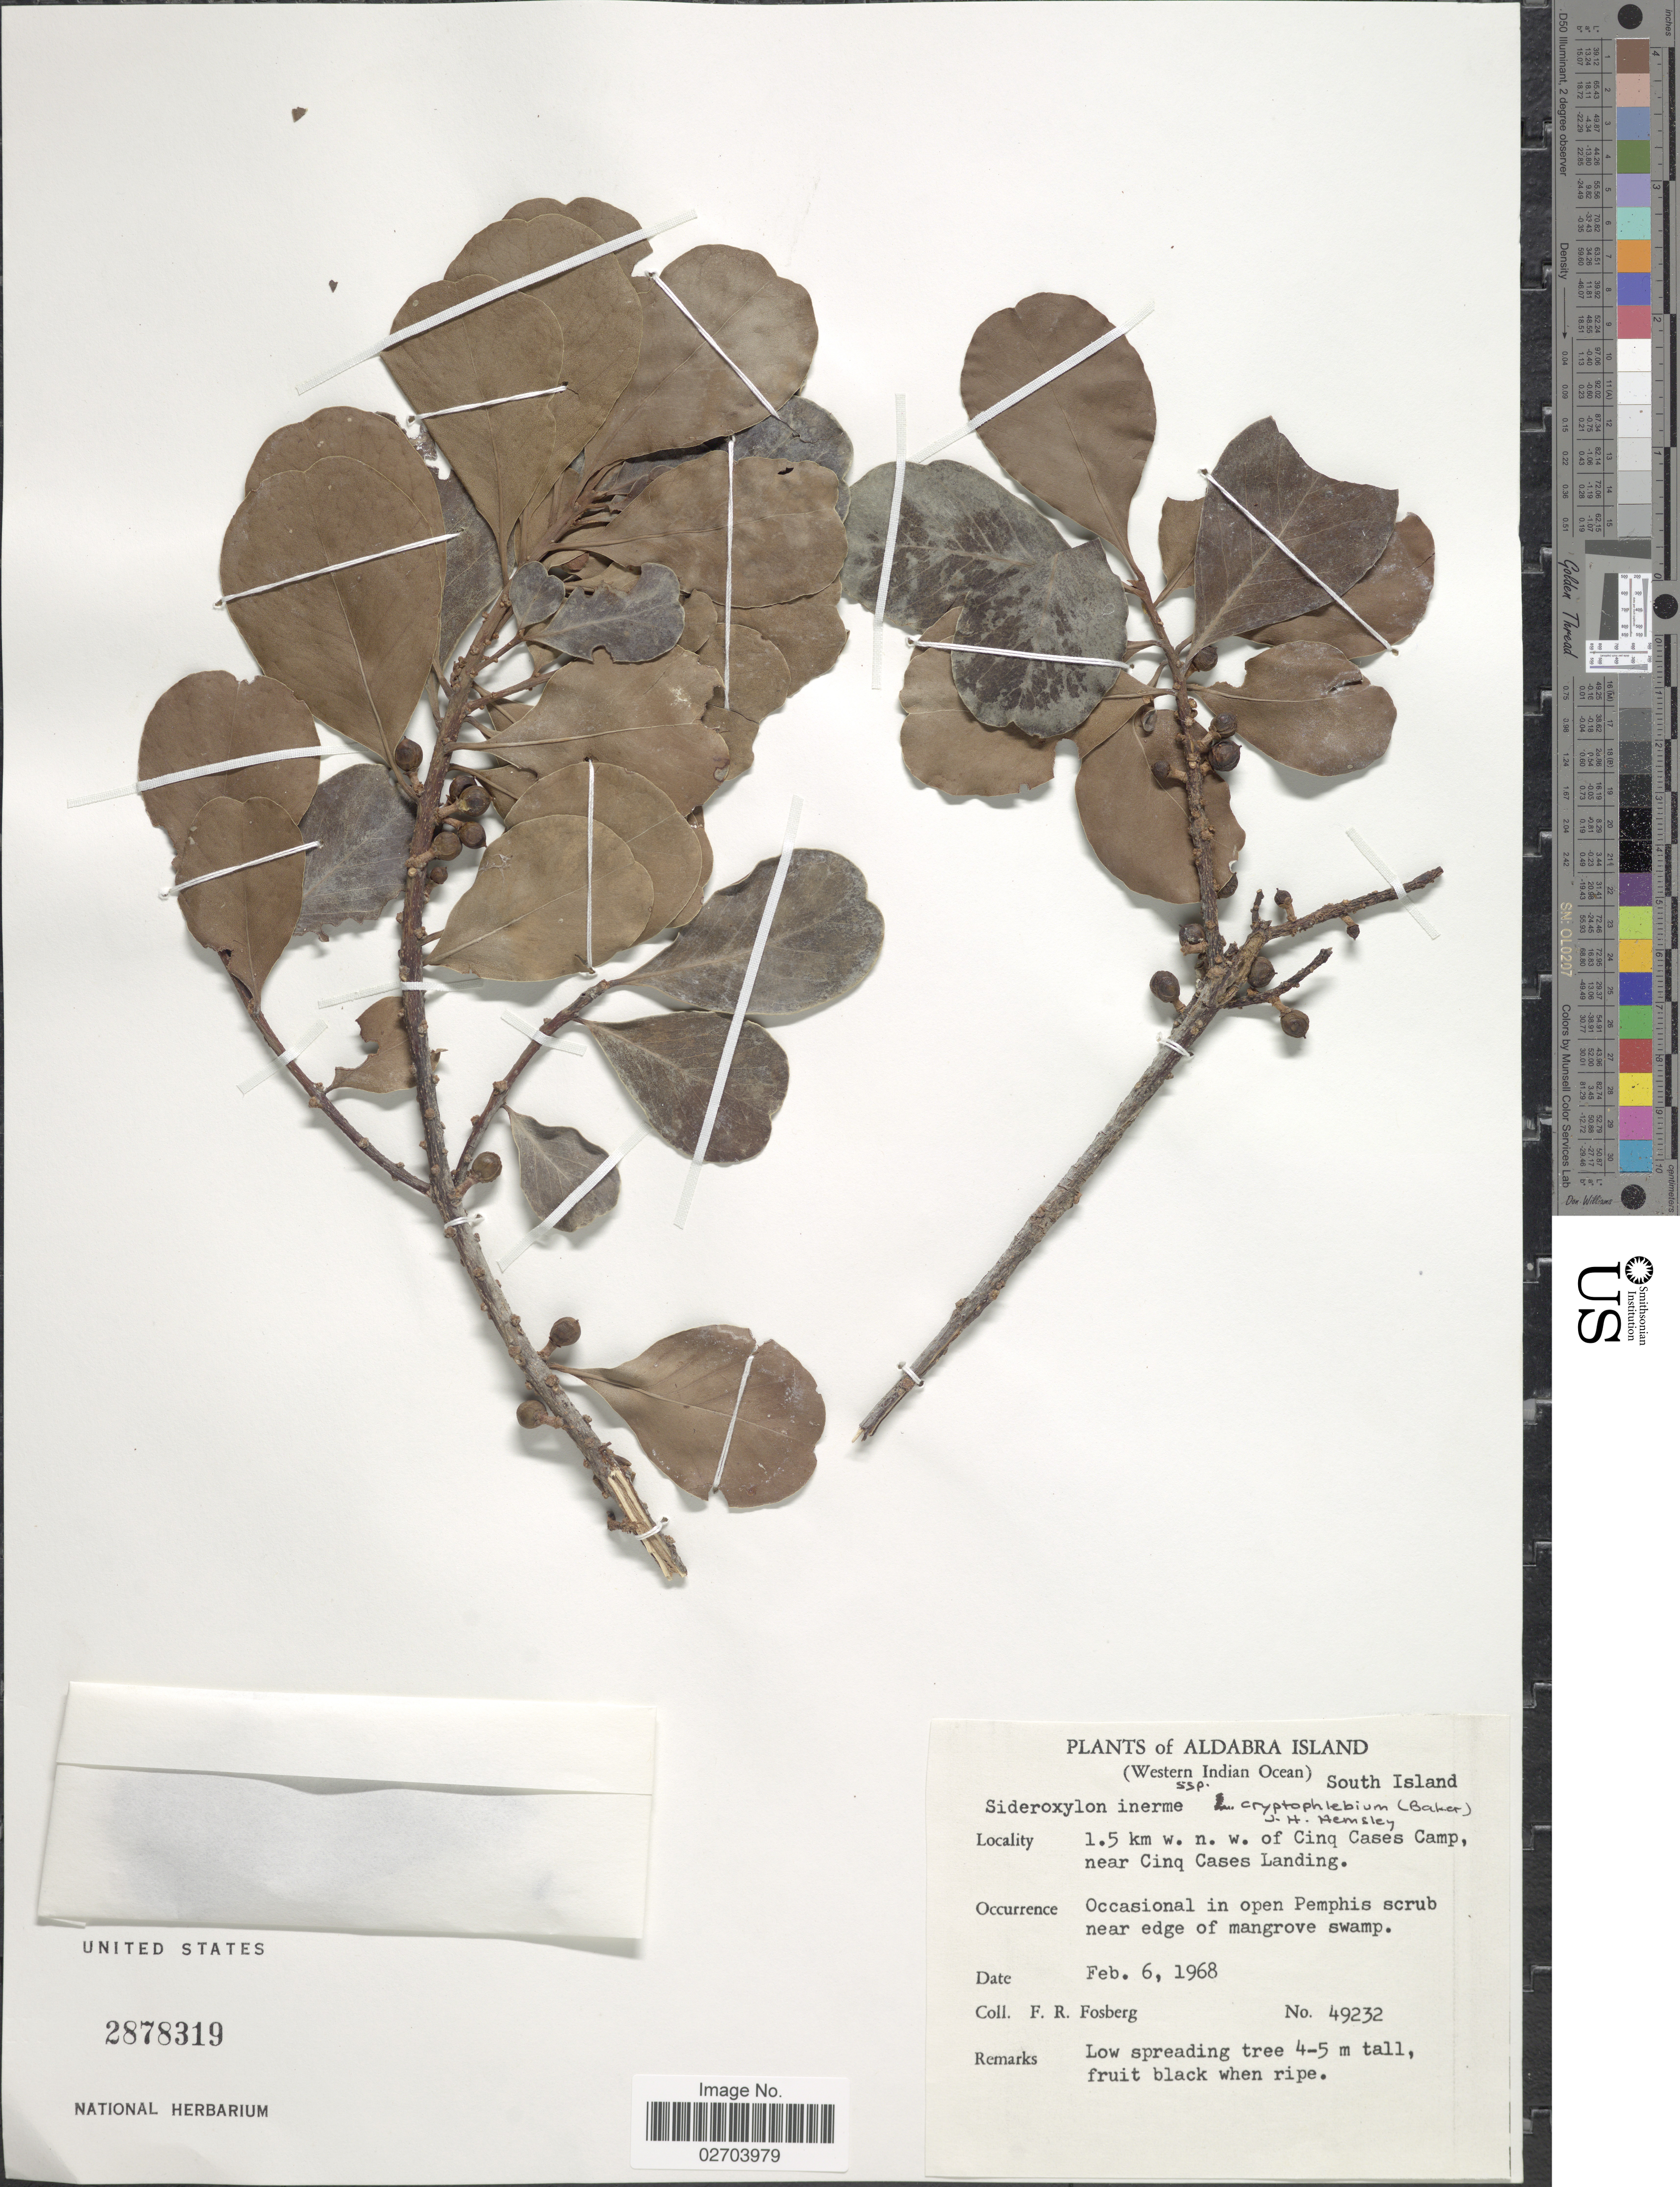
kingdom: Plantae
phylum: Tracheophyta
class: Magnoliopsida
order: Ericales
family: Sapotaceae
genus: Sideroxylon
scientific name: Sideroxylon inerme subsp. cryptophlebium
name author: (Baker) J.H. Hemsl.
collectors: F. R. Fosberg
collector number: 49232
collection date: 1968-02-06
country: Seychelles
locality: Aldabra Island. (Western Indian Ocean) South Island. 1.5 km w.n.w. of Cinq Cases Camp, near Cinq Cases Landing.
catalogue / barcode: US 2878319